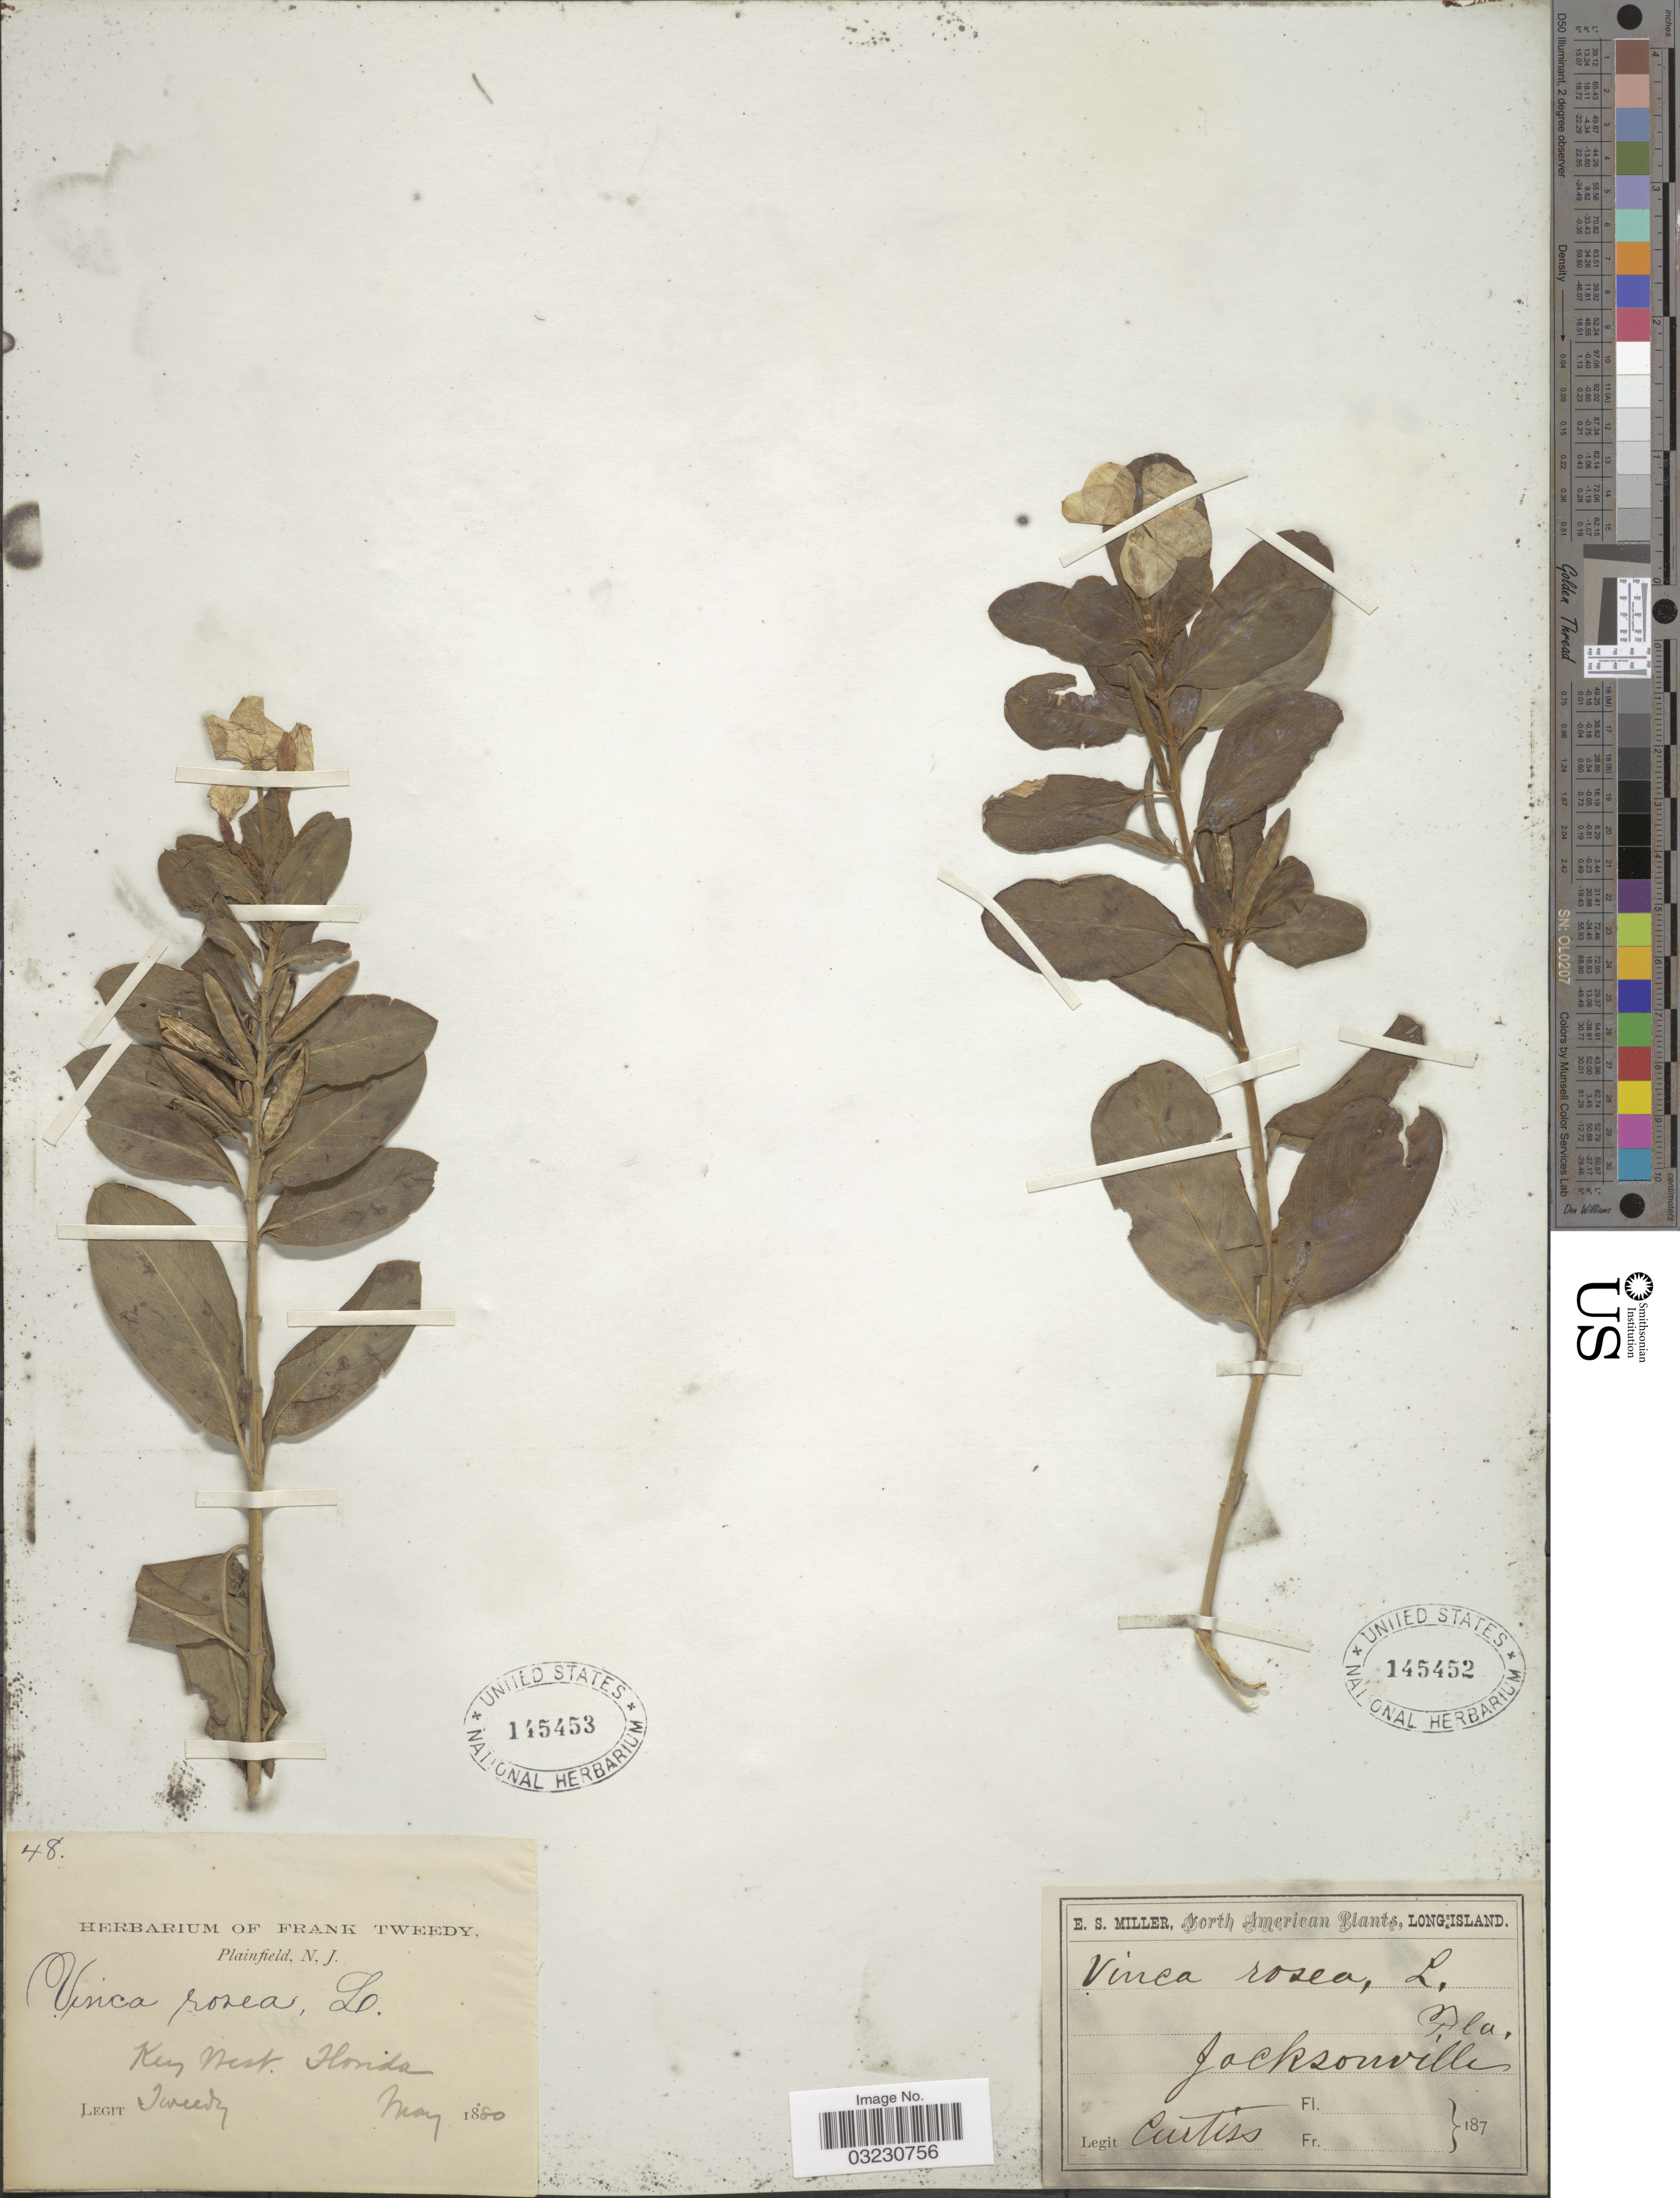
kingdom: Plantae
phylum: Tracheophyta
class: Magnoliopsida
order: Gentianales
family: Apocynaceae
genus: Catharanthus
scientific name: Catharanthus roseus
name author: (L.) G. Don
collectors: -. Curtiss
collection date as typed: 187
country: United States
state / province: New York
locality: Long Island, Jacksonville.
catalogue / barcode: US 145452